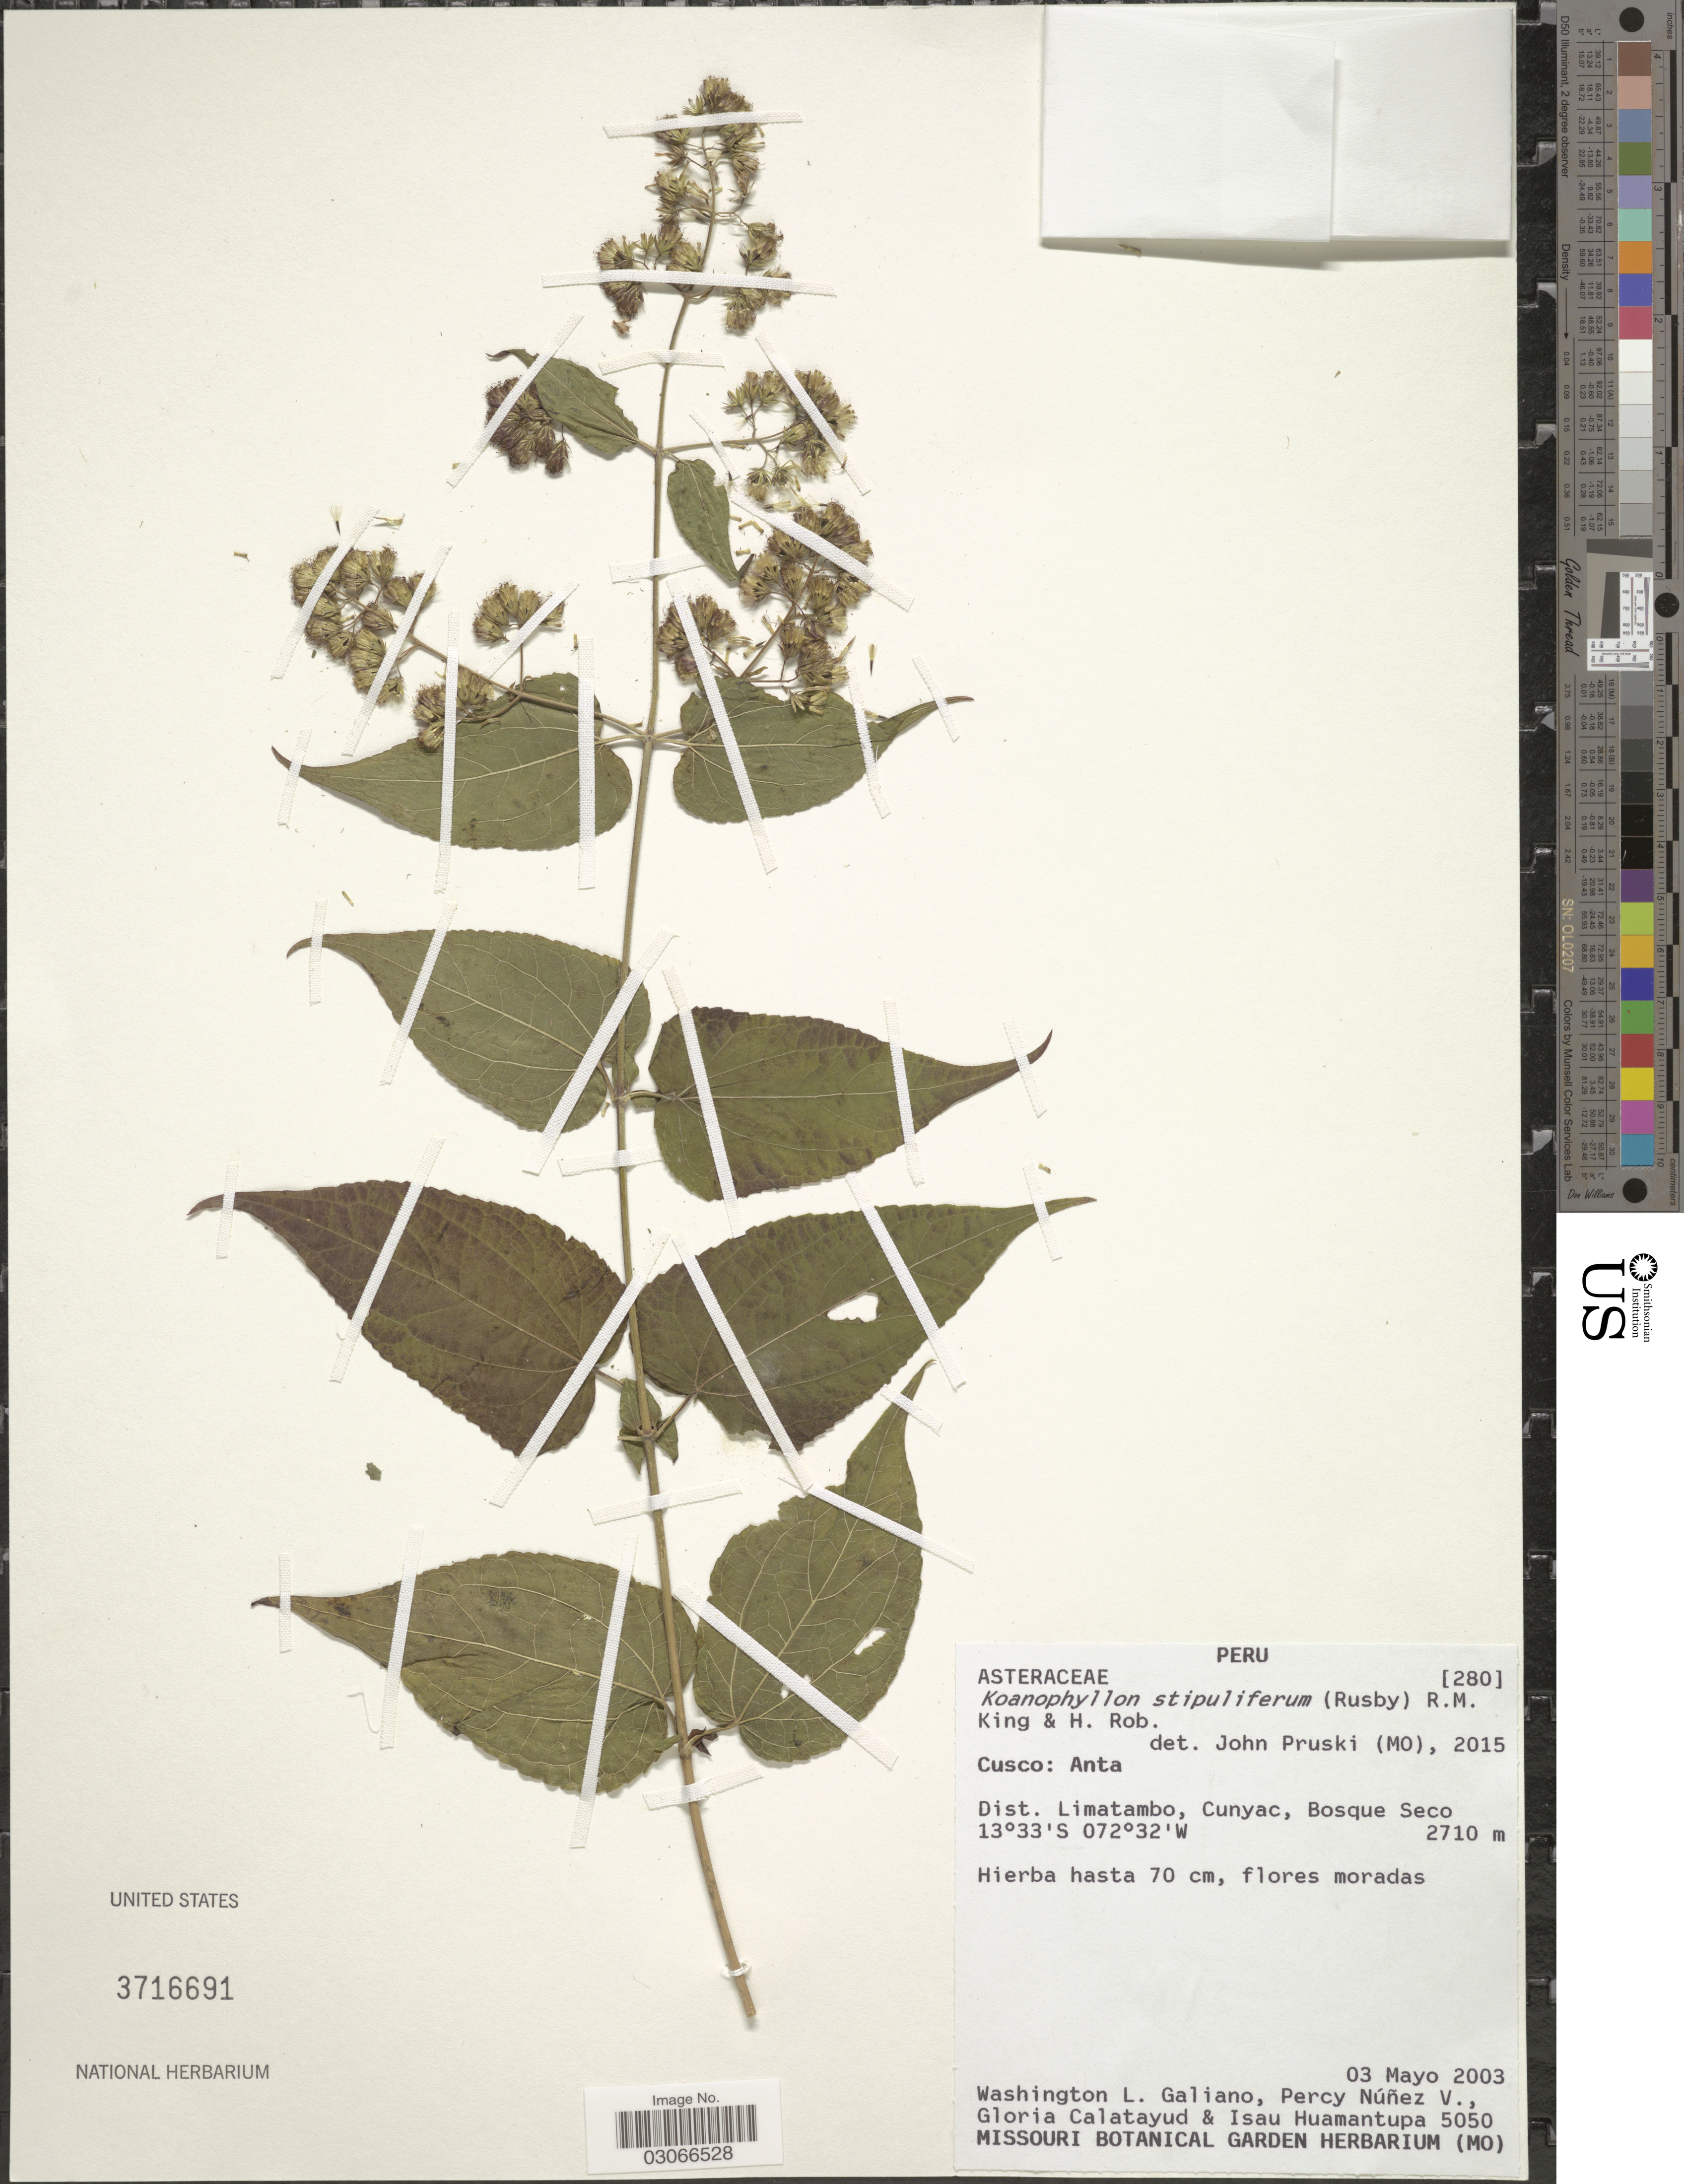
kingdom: Plantae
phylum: Tracheophyta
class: Magnoliopsida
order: Asterales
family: Asteraceae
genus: Koanophyllon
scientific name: Koanophyllon stipulifera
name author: (Rusby) R.M. King & H. Rob.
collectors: W. Galiano, P. Nuñez V., G. Calatayud & I. Huamantupa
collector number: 5050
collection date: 2003-05-03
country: Peru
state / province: Cusco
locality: Anta. Dist. Limatambo, Cunyac, Bosque Seco.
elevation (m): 2710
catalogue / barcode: US 3716691